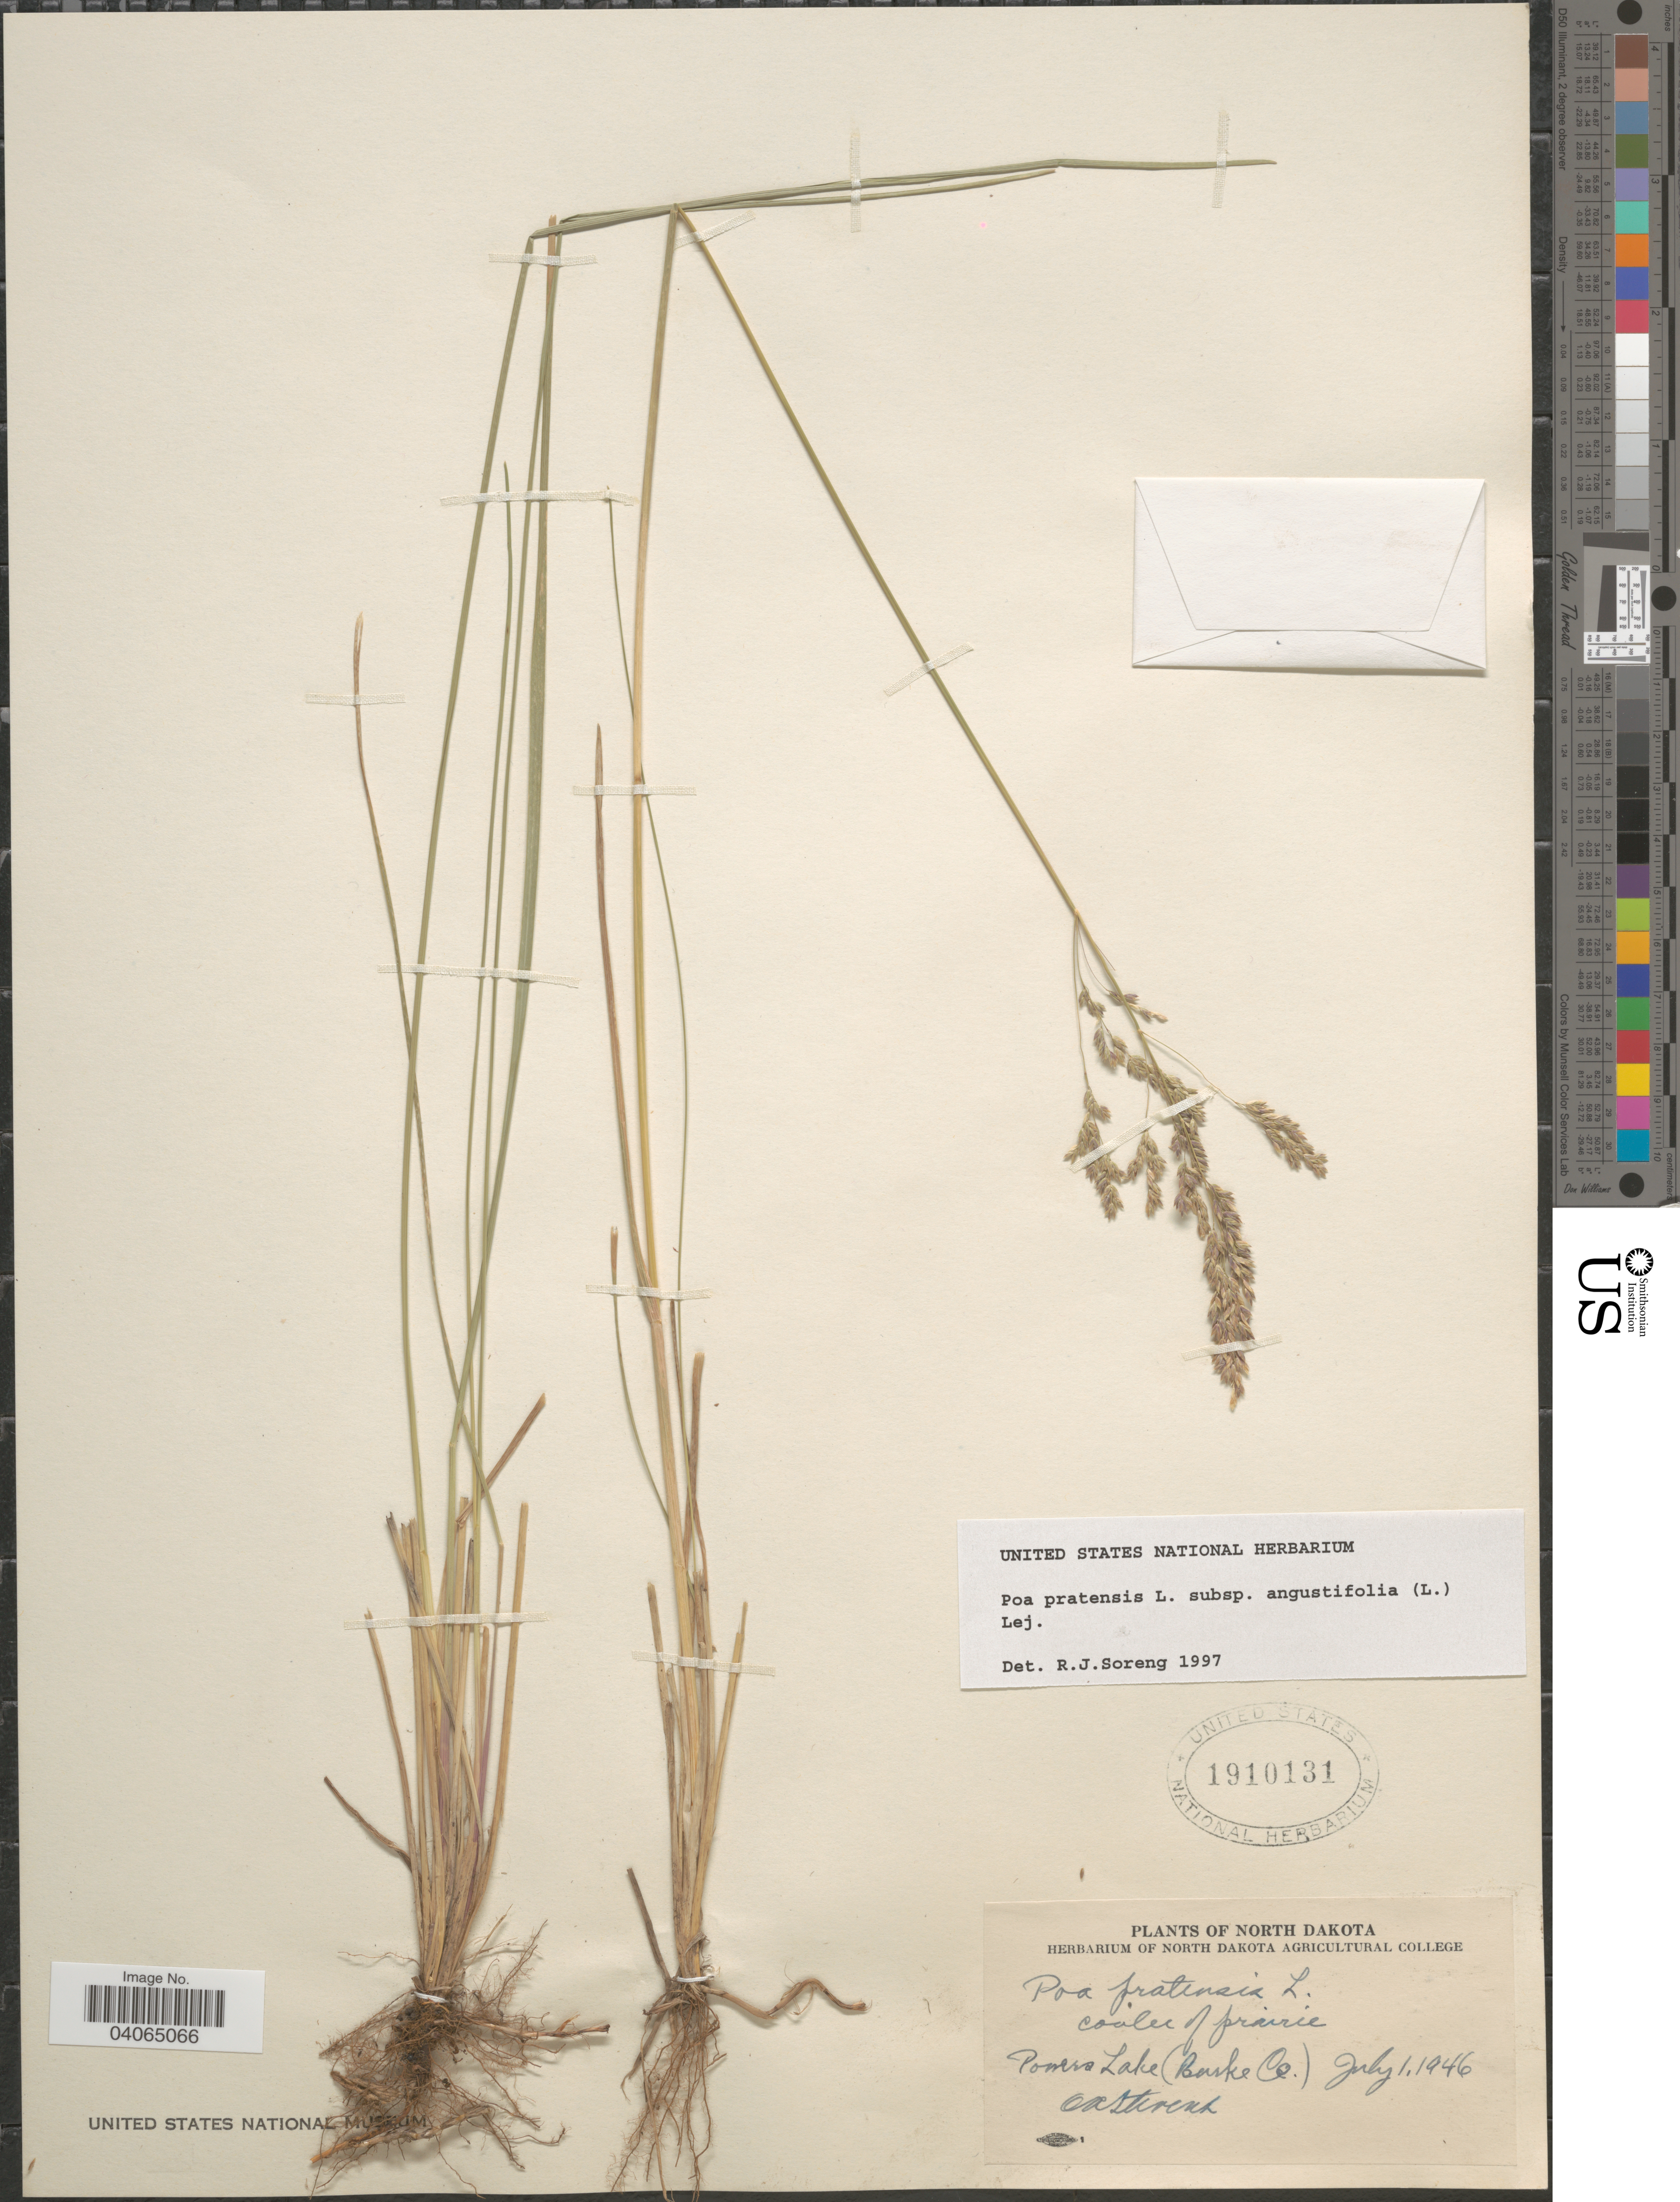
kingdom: Plantae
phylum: Tracheophyta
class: Liliopsida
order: Poales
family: Poaceae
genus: Poa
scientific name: Poa pratensis subsp. angustifolia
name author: (L.) Lej.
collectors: O. A. Stevens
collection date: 1946-07-01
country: United States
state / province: North Dakota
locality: Powers Lake (Burke Co.).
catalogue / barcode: US 1910131